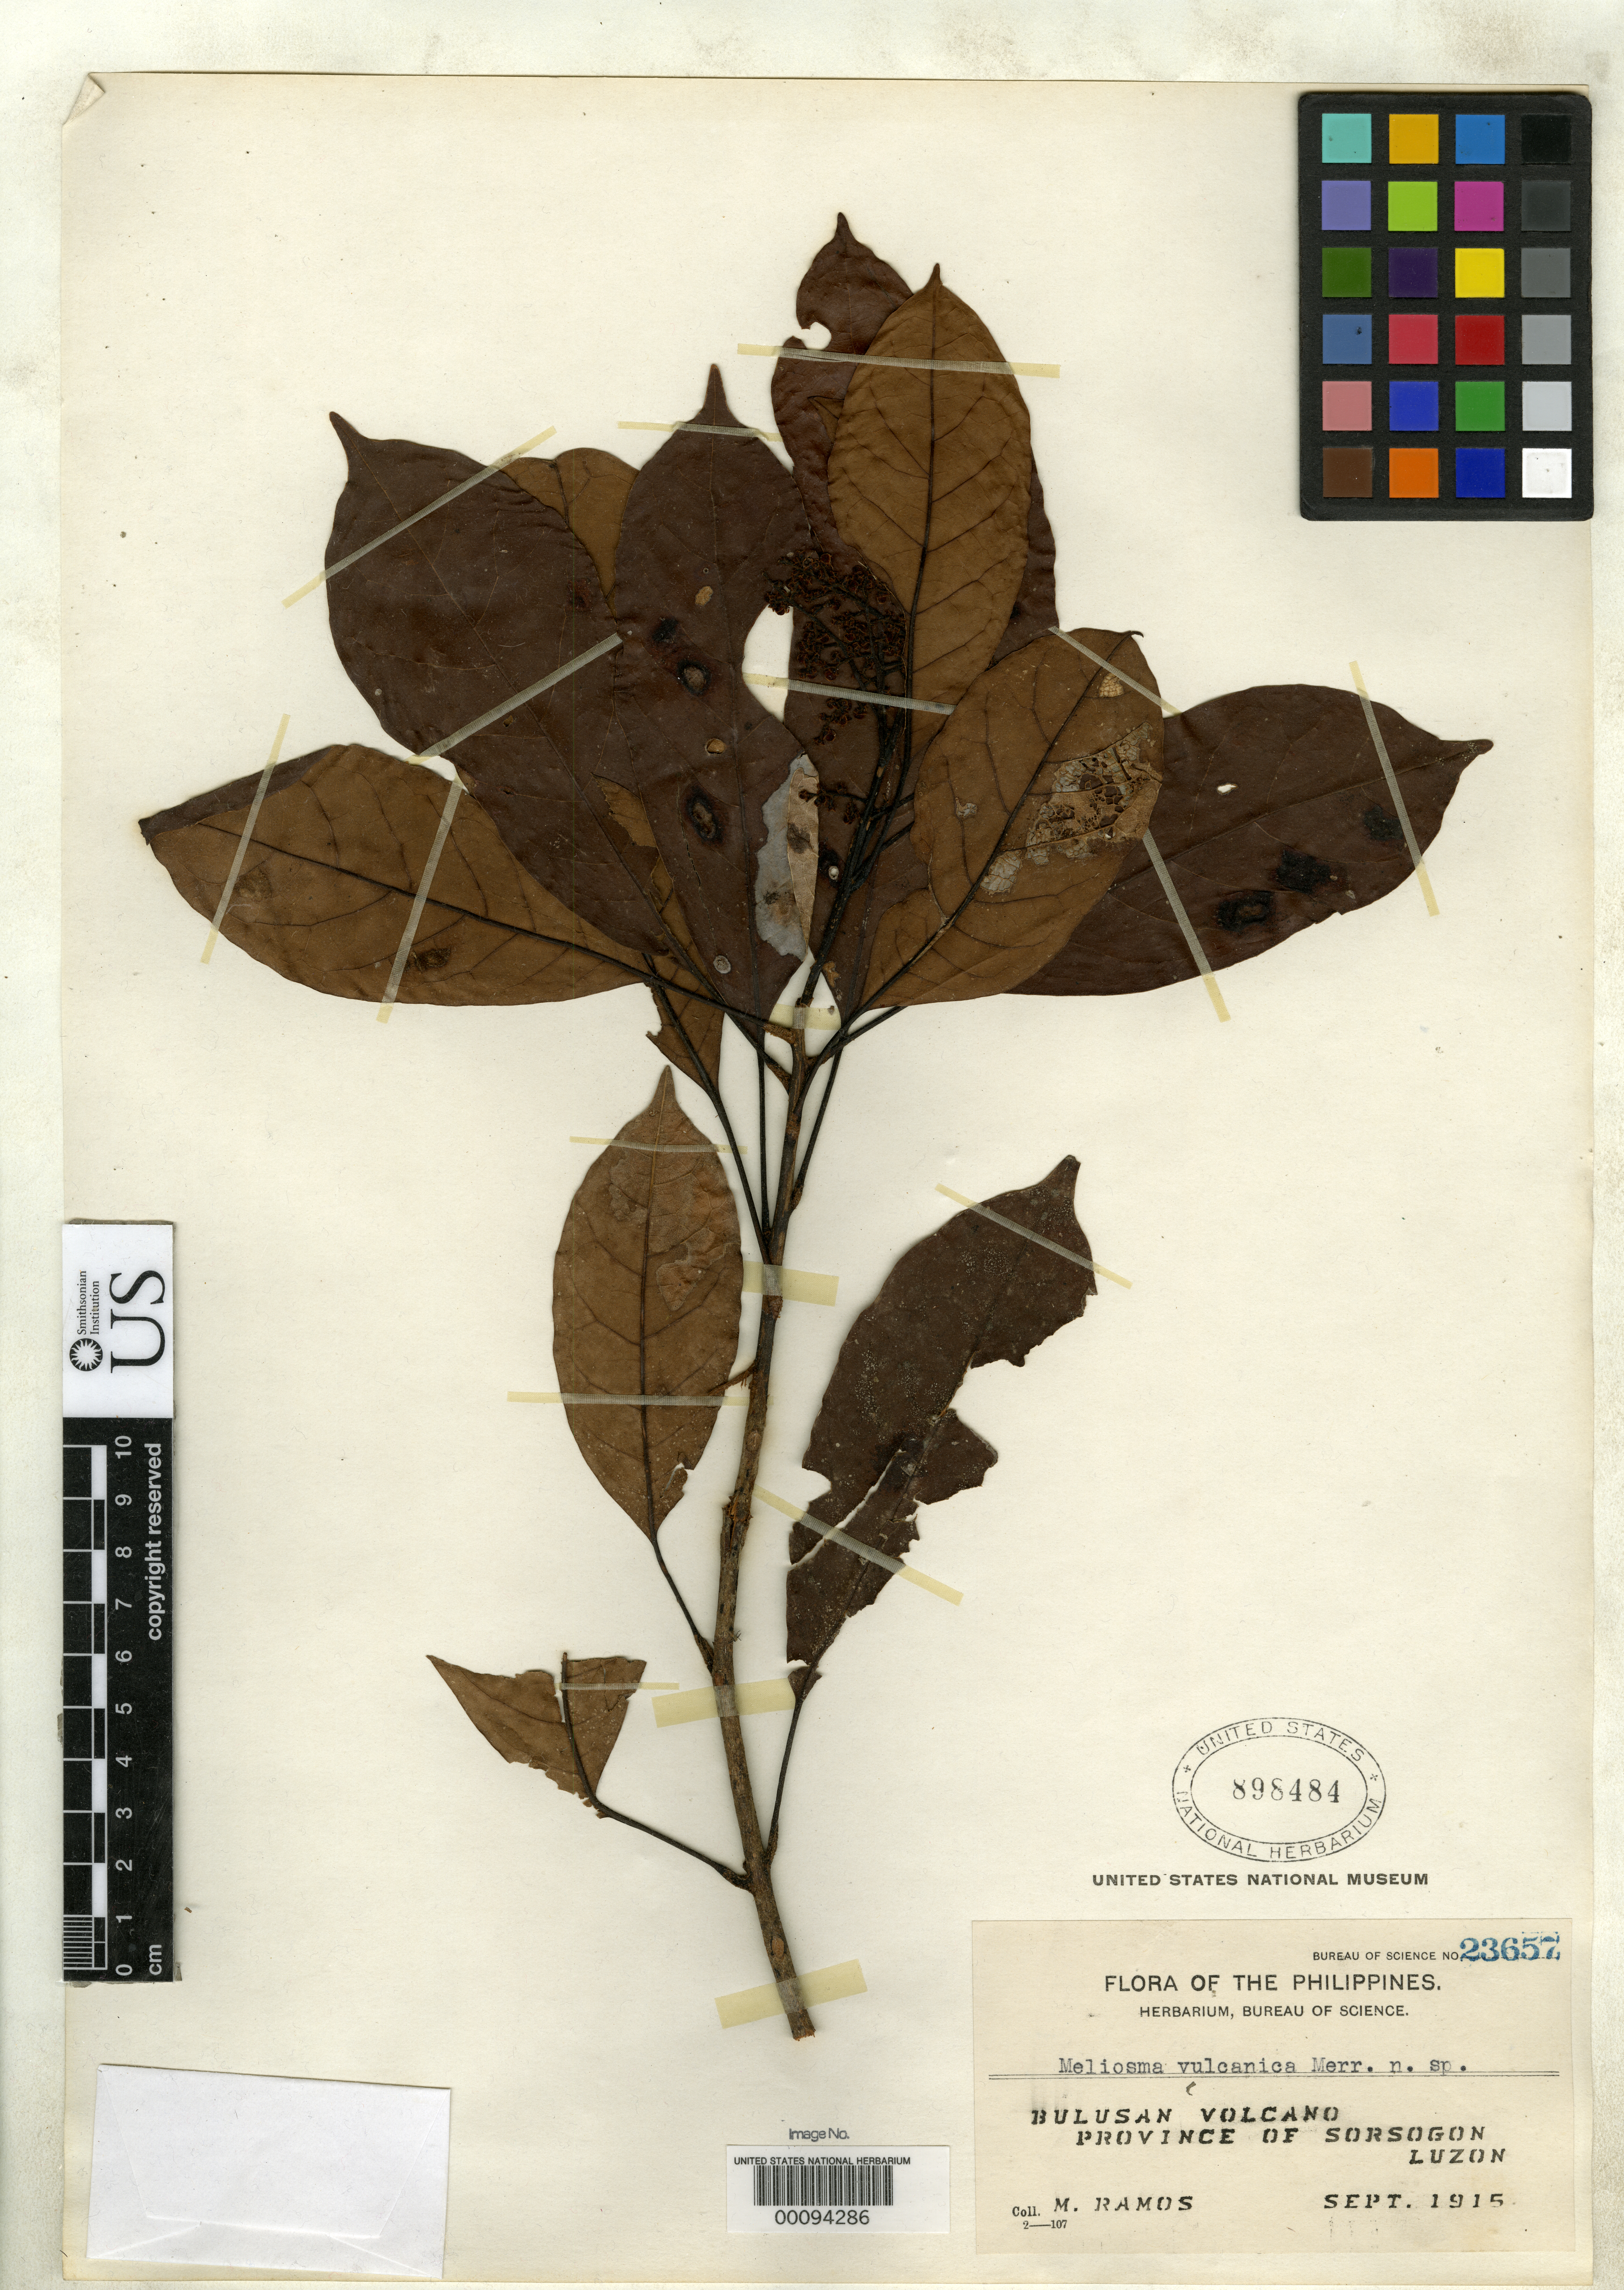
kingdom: Plantae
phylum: Tracheophyta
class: Magnoliopsida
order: Proteales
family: Sabiaceae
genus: Meliosma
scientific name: Meliosma vulcanica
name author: Merr.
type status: Isotype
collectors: M. Ramos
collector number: Bur. Sci. 23657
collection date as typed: Sep 1915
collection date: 1915-09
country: Philippines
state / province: Bicol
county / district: Sorsogon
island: Luzon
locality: Bulusan Volcano.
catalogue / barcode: US 898484